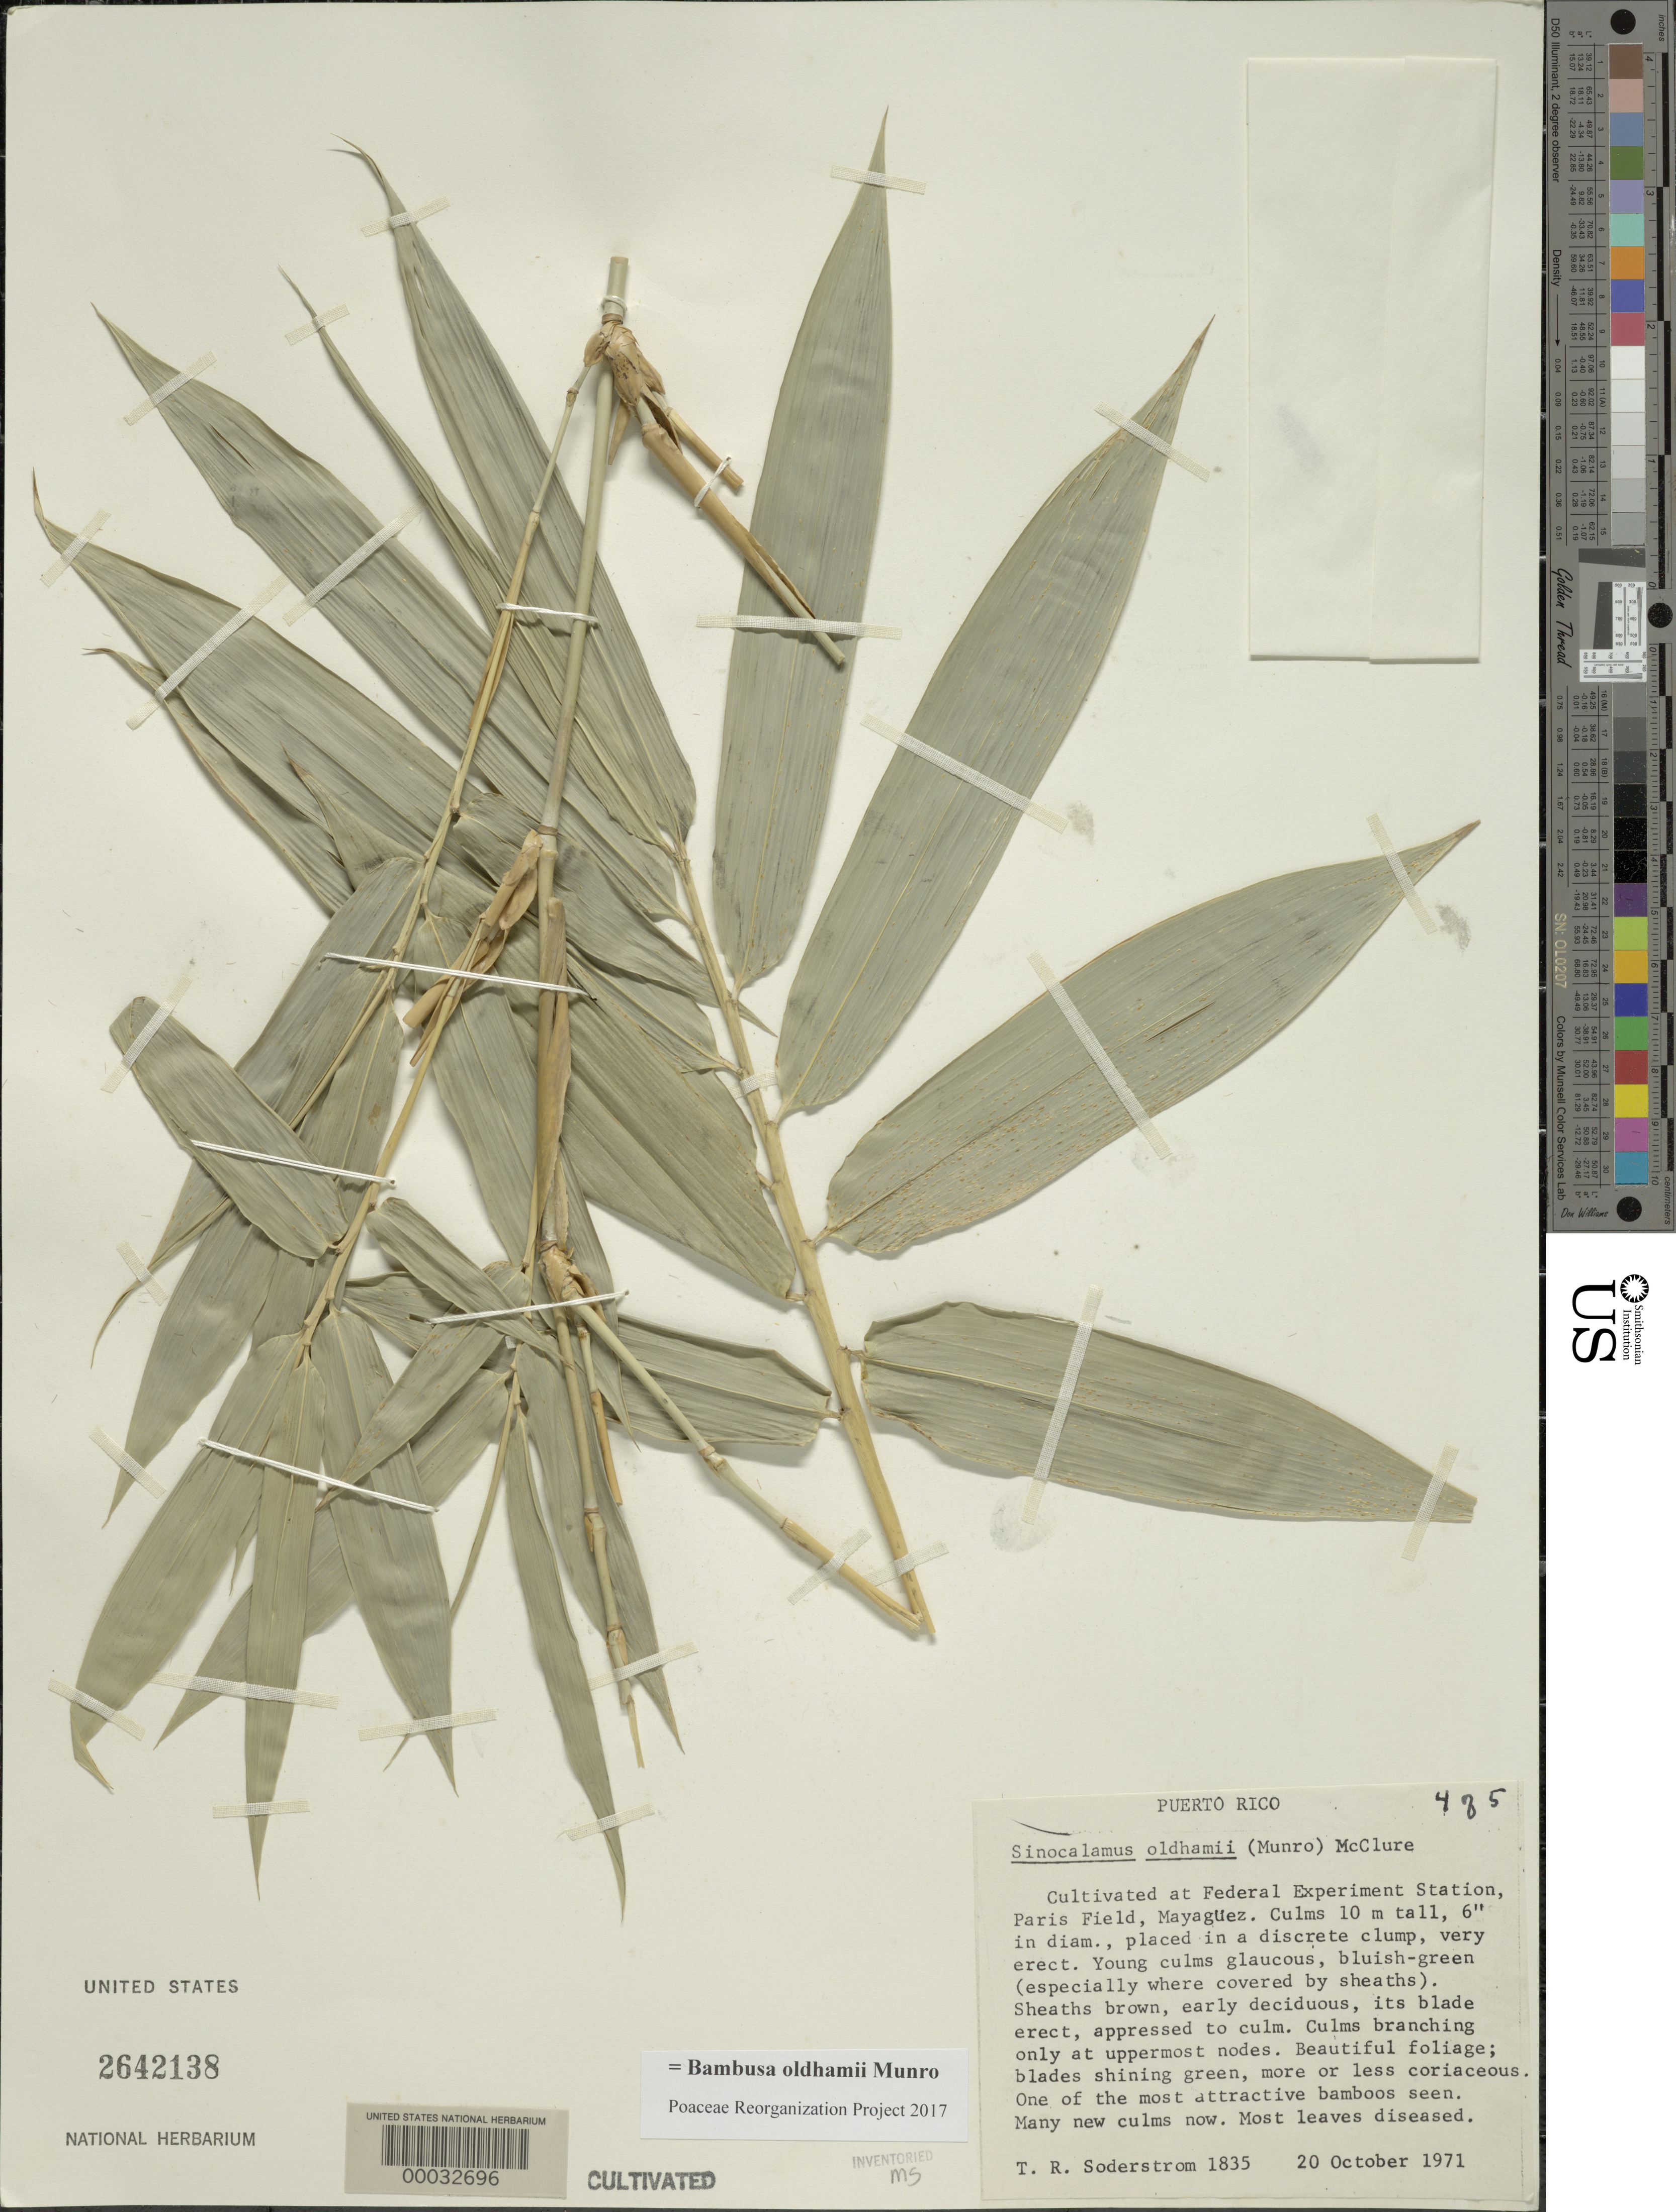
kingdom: Plantae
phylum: Tracheophyta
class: Liliopsida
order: Poales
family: Poaceae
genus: Bambusa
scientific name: Bambusa oldhamii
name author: Munro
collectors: T. R. Soderstrom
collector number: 1835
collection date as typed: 20 Oct 1971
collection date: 1971-10-20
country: Puerto Rico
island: Greater Antilles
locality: Federal Experimental Station-Mayaguez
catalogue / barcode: US 2642138